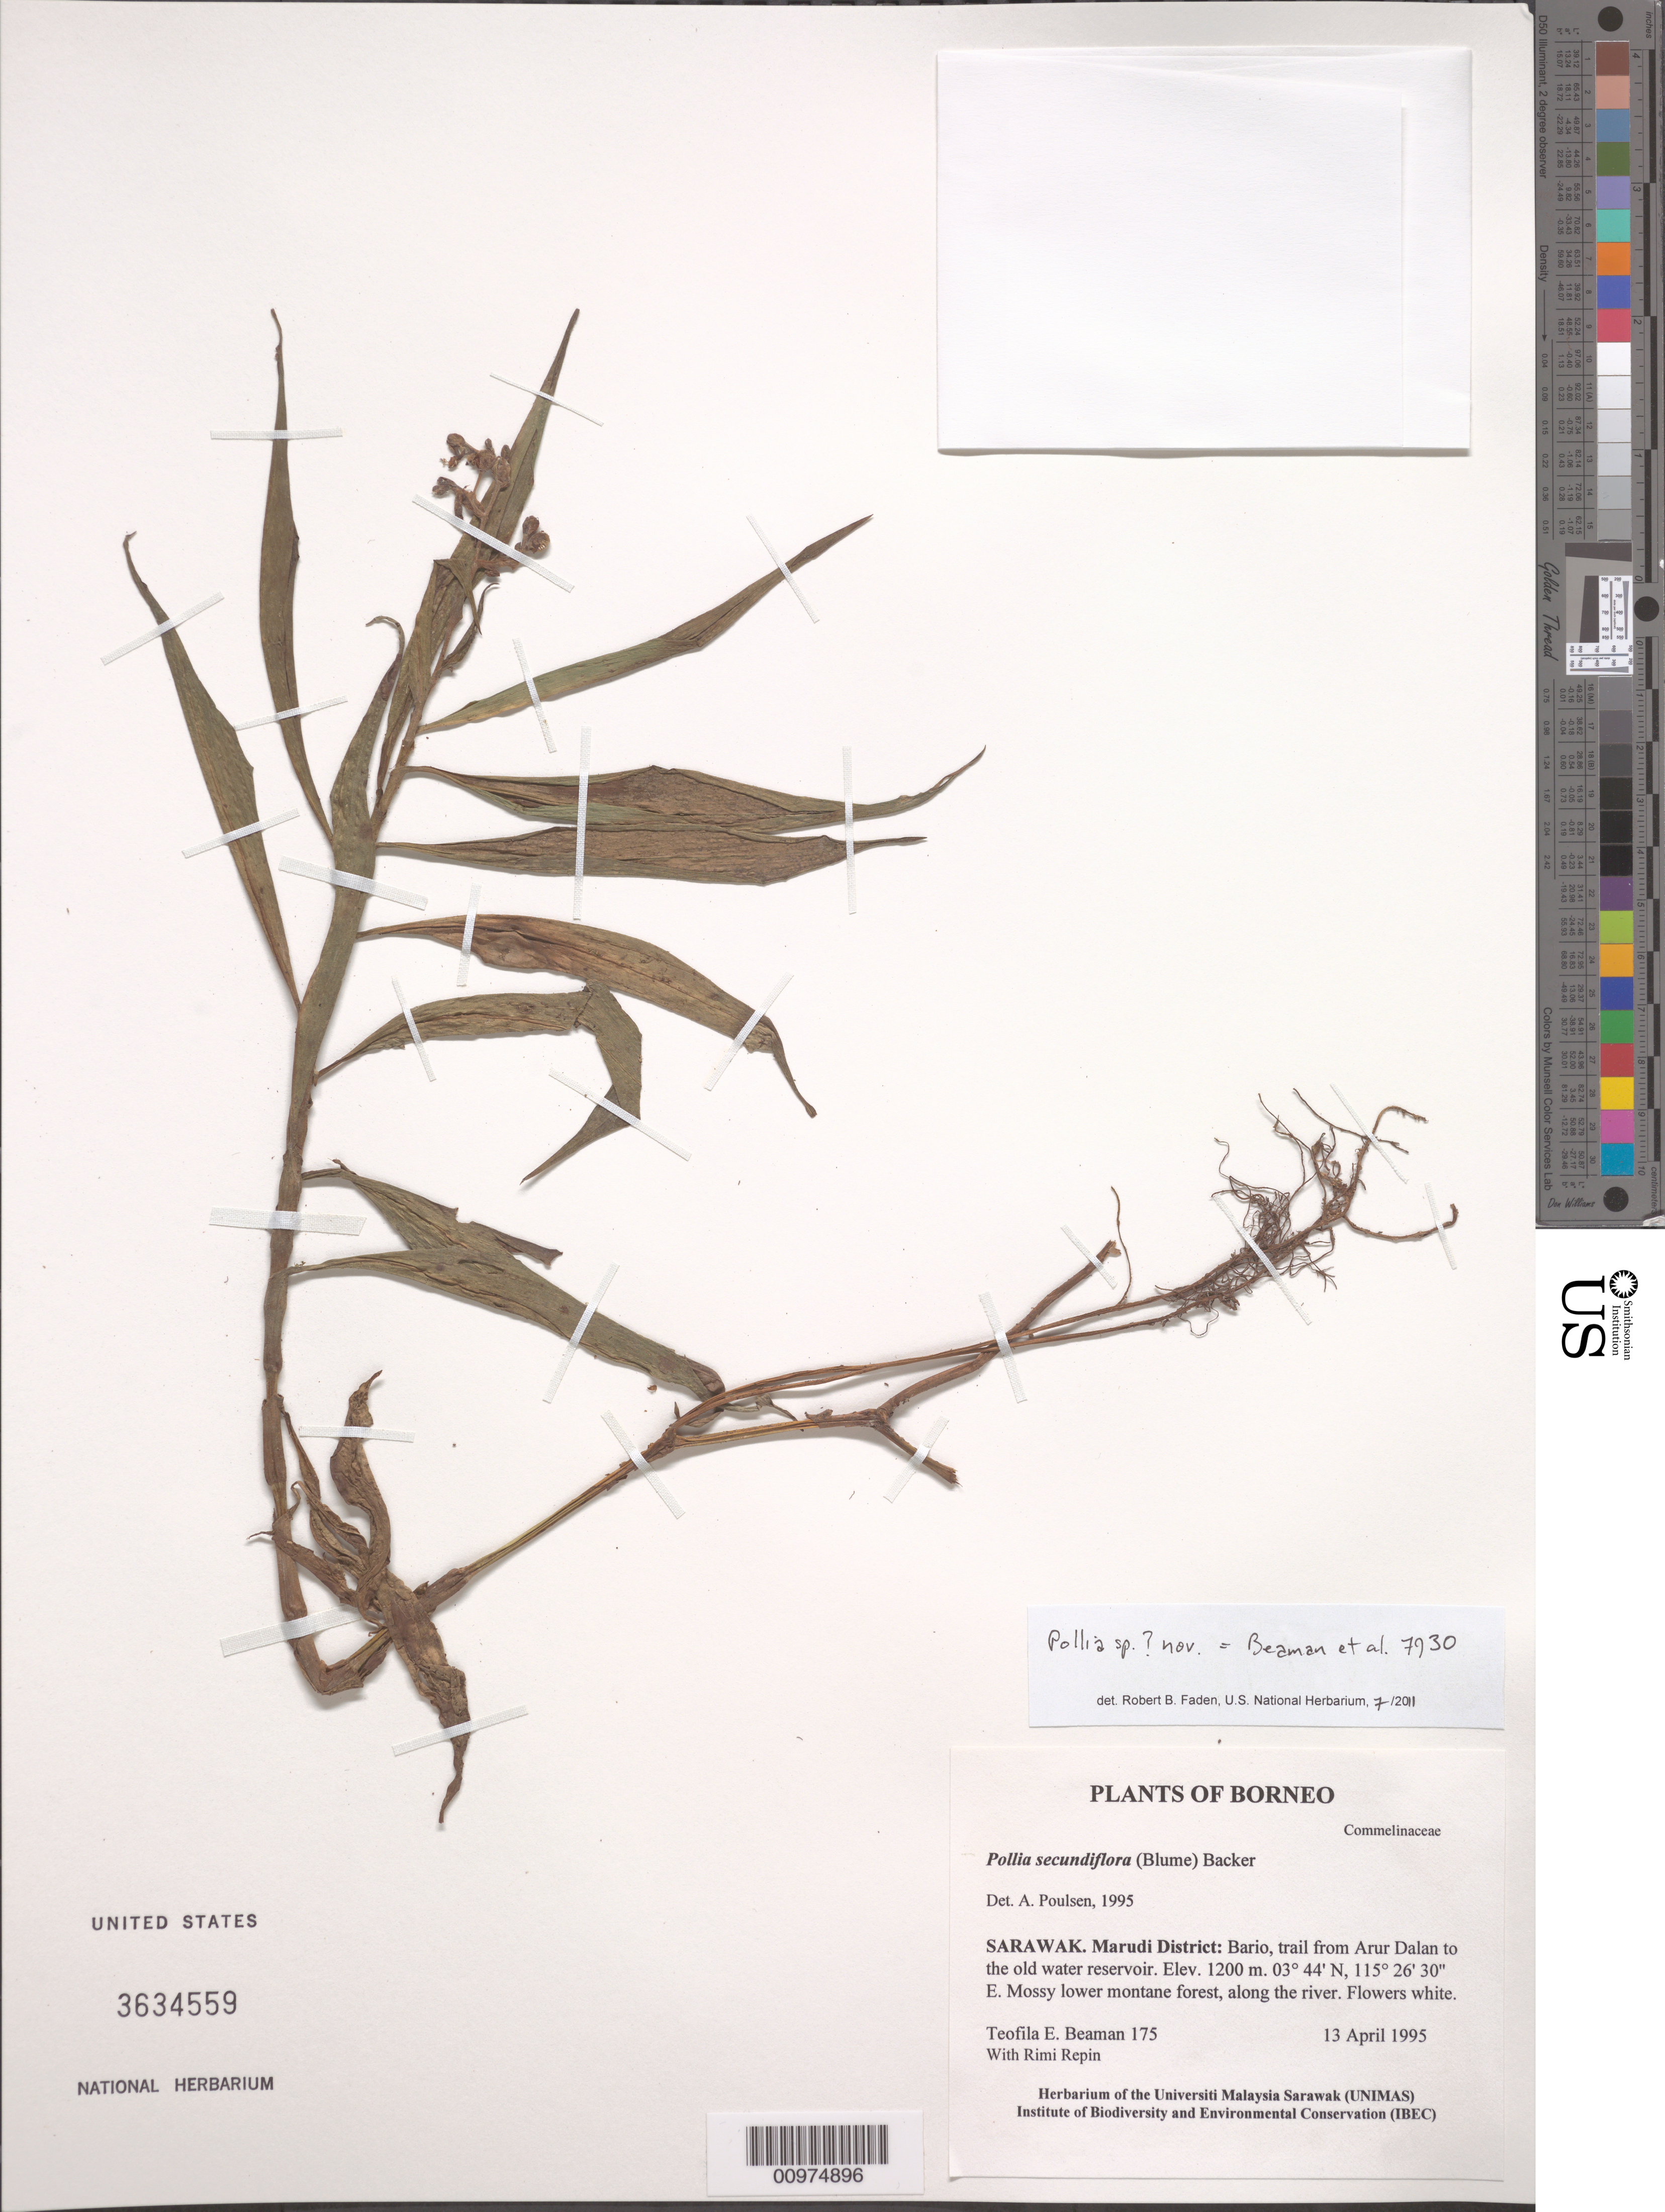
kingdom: Plantae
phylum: Tracheophyta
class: Liliopsida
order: Commelinales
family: Commelinaceae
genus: Pollia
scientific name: Pollia sp. ? nov.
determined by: Faden, Robert B., (US), Smithsonian Institution - National Museum of Natural History (UNITED STATES)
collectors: T. E. Beaman & R. Repin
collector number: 175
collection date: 1995-04-13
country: Malaysia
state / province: Sarawak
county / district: Marudi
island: Borneo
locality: Bario, trail from Arur Dalan to the old water reservoir.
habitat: Mossy lower montane forest, along the river.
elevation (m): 1200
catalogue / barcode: US 3634559